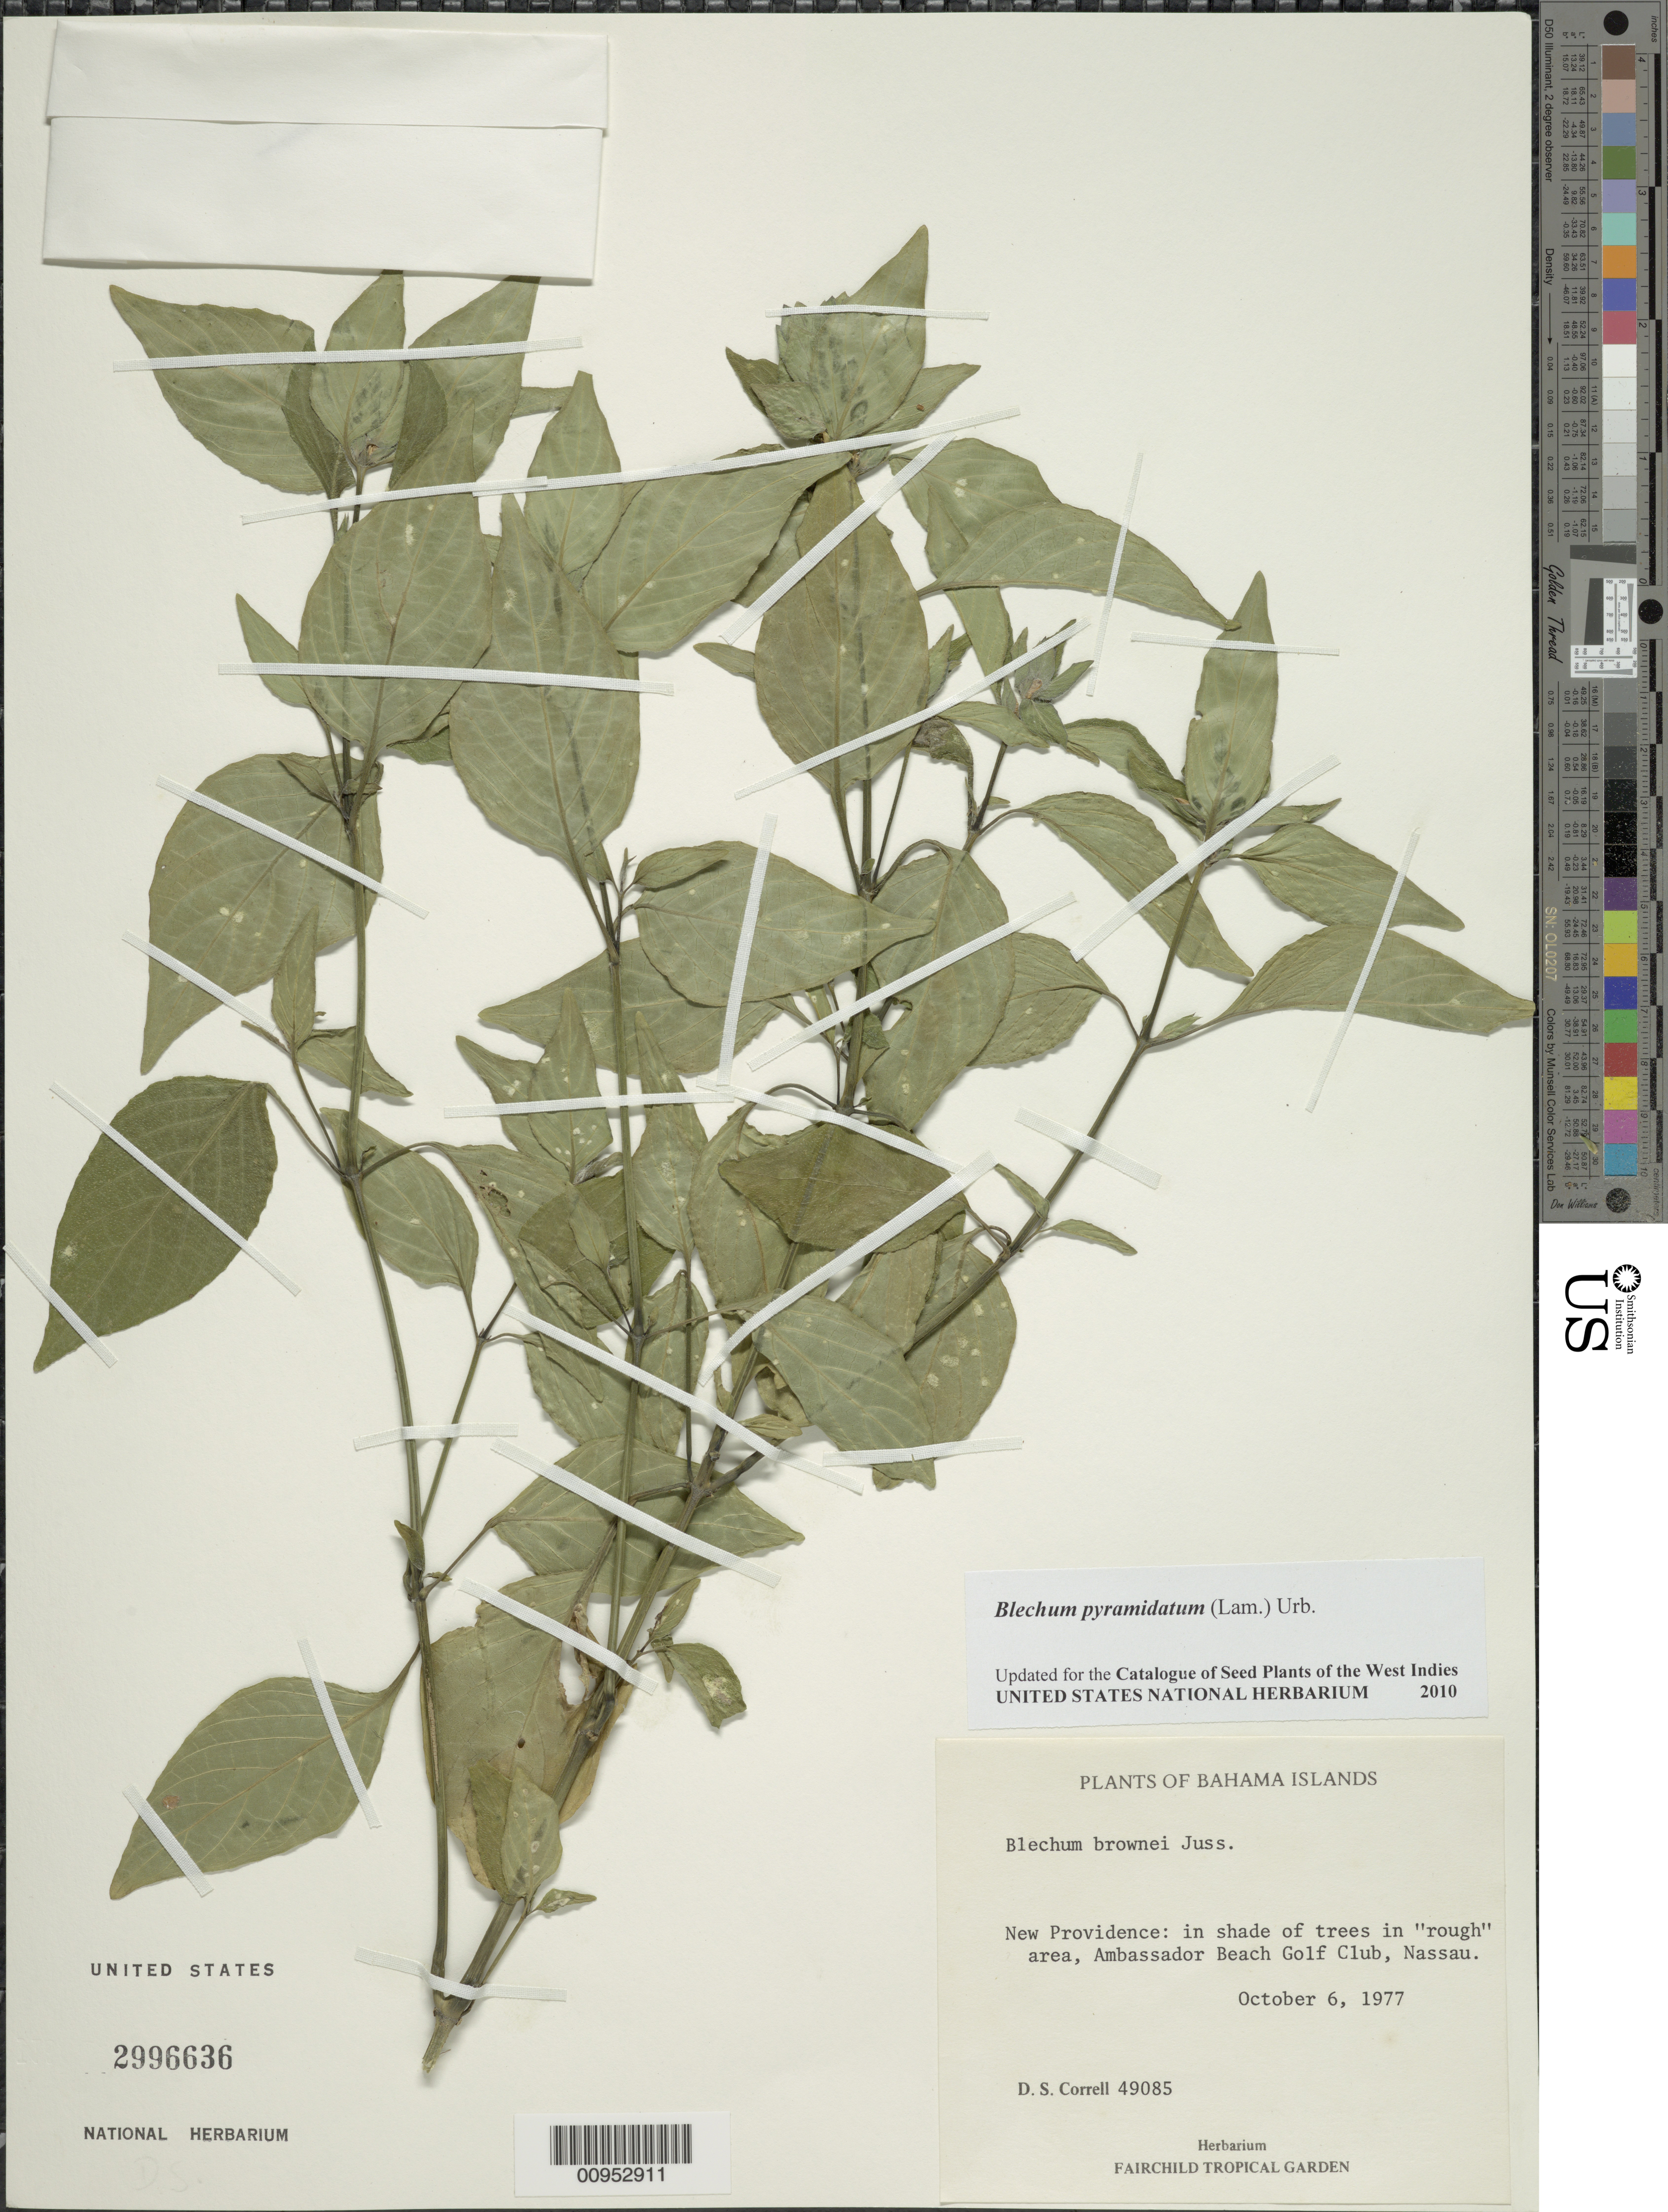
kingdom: Plantae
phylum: Tracheophyta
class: Magnoliopsida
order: Lamiales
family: Acanthaceae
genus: Blechum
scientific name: Blechum pyramidatum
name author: (Lam.) Urb.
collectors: D. S. Correll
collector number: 49085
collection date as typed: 06 Oct 1977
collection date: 1977-10-06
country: Bahamas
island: New Providence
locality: Nassau, Ambassador Beach Golf Club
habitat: In shade of trees in "rough" area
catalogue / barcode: US 2996636